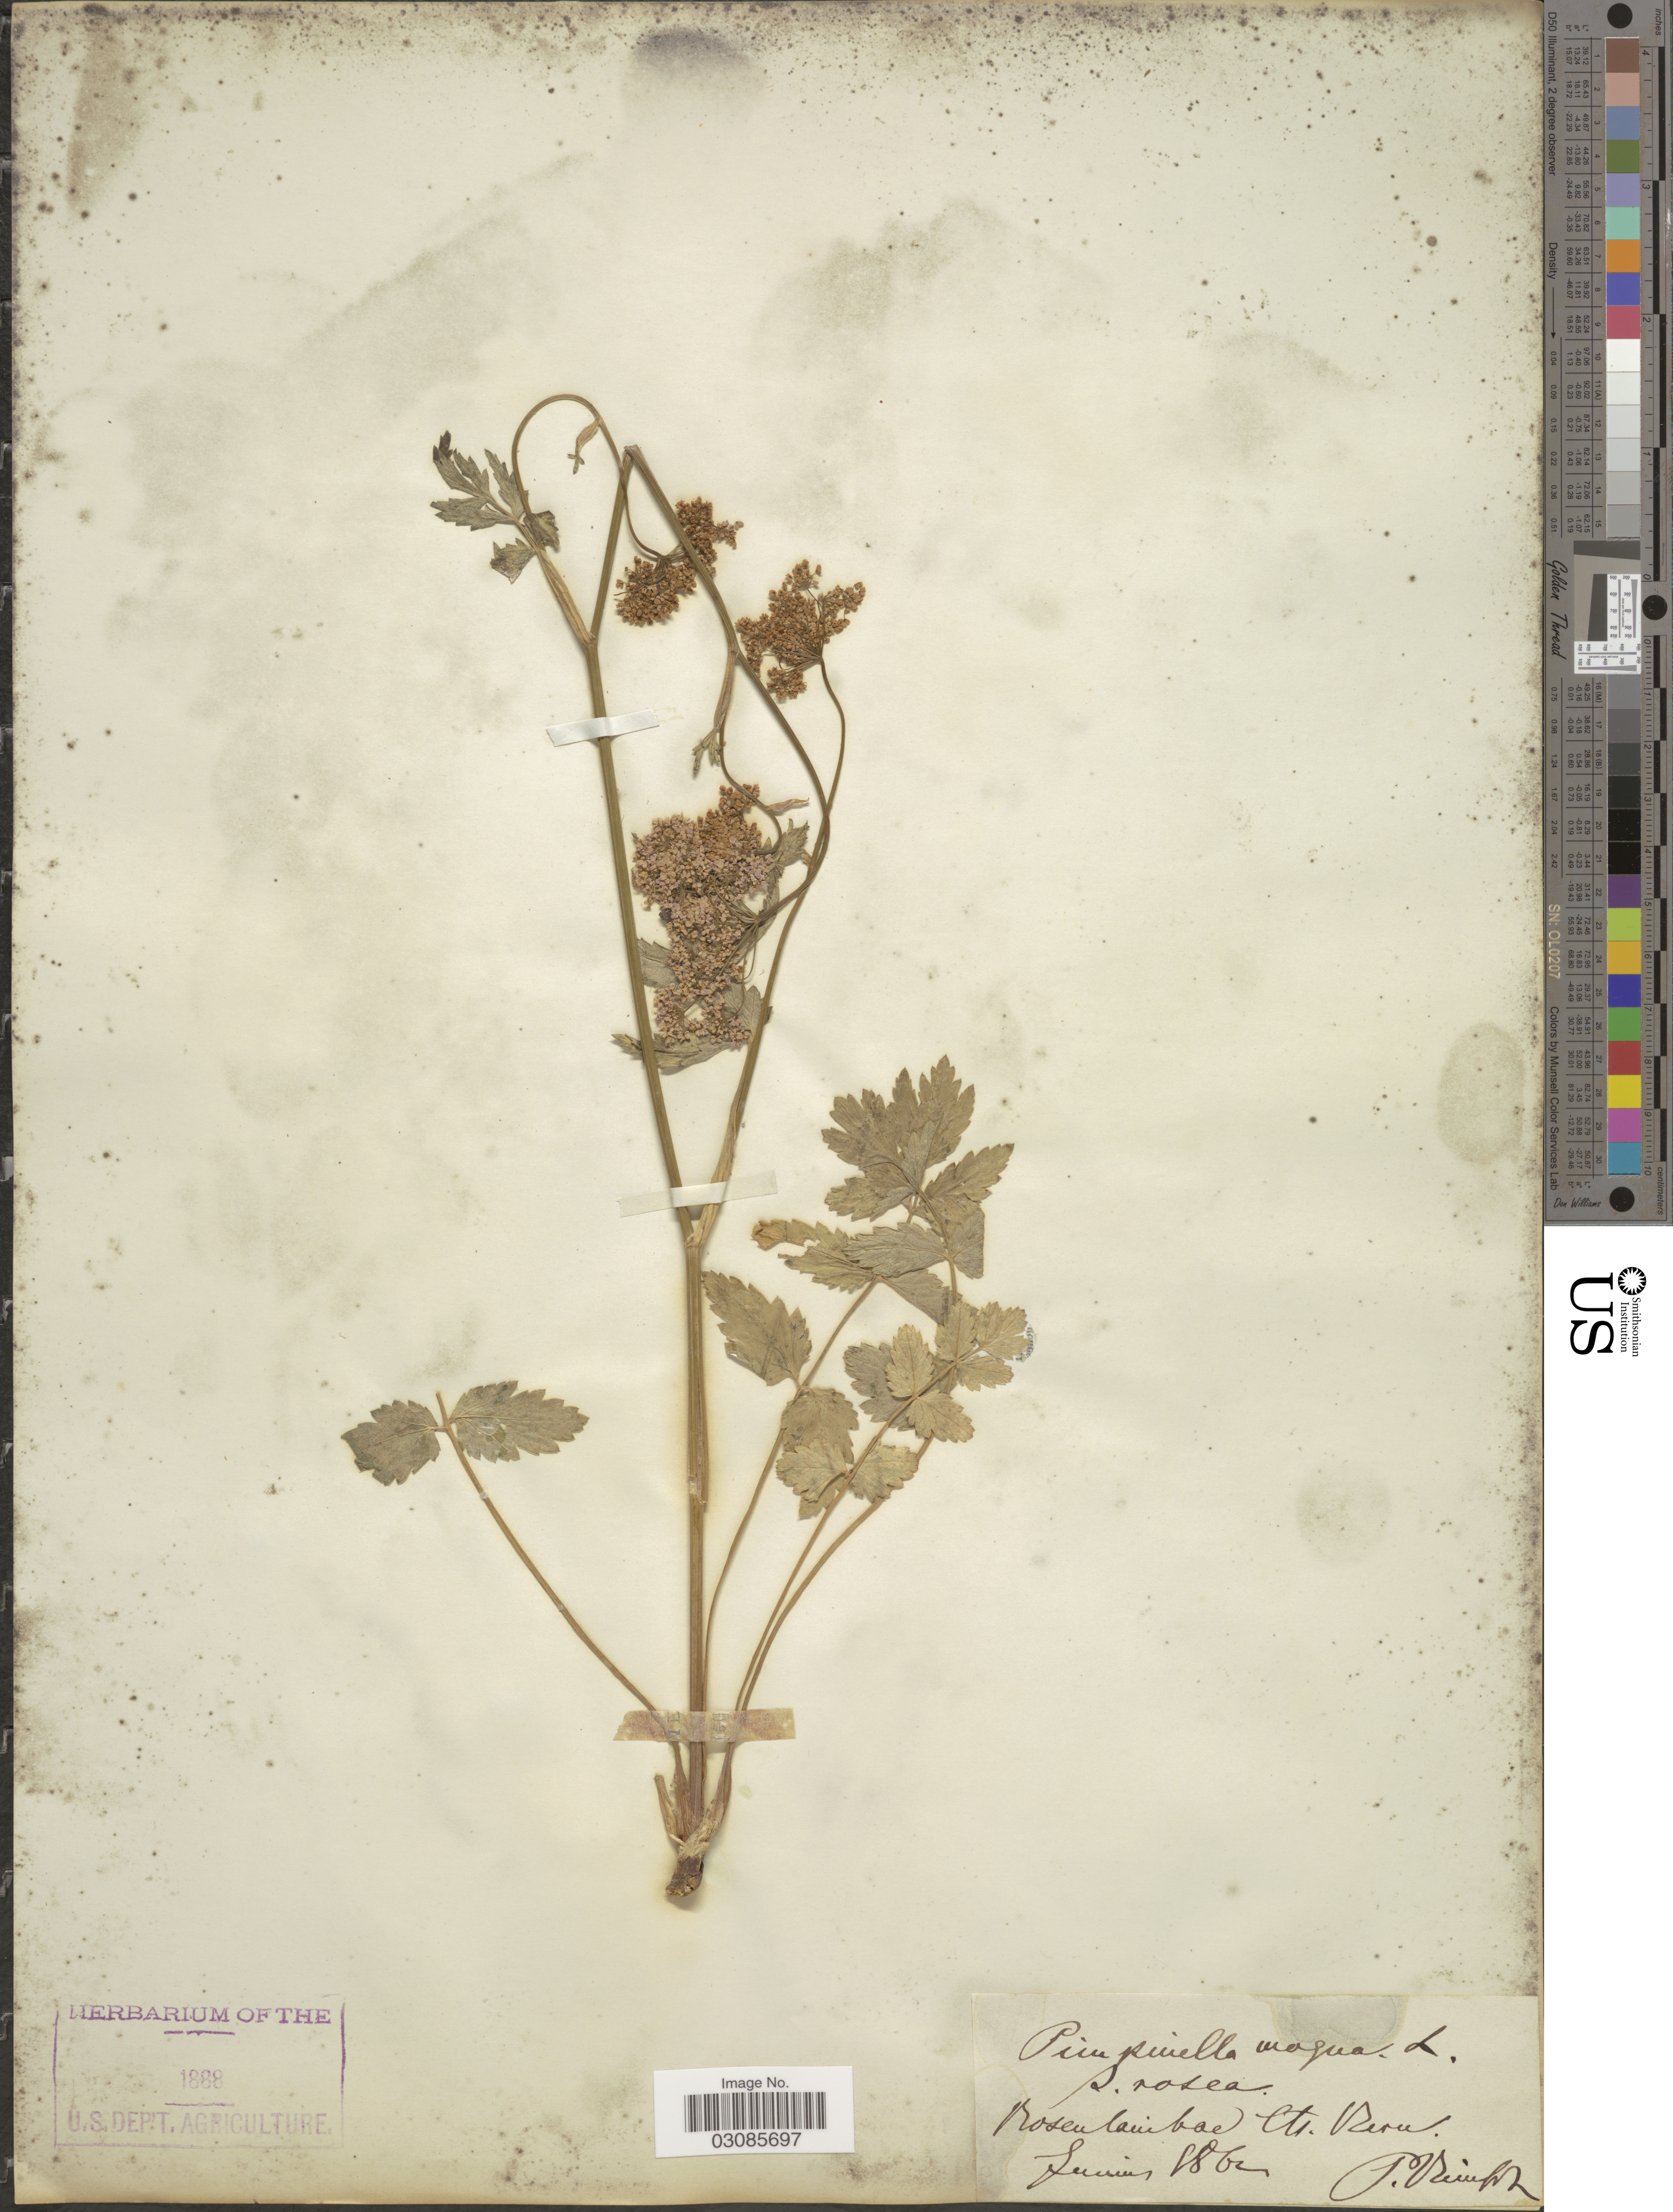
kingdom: Plantae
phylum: Tracheophyta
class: Magnoliopsida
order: Apiales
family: Apiaceae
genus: Pimpinella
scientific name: Pimpinella magna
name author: L.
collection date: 1862-02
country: Switzerland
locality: Rosenlauibae Mts. Bern.